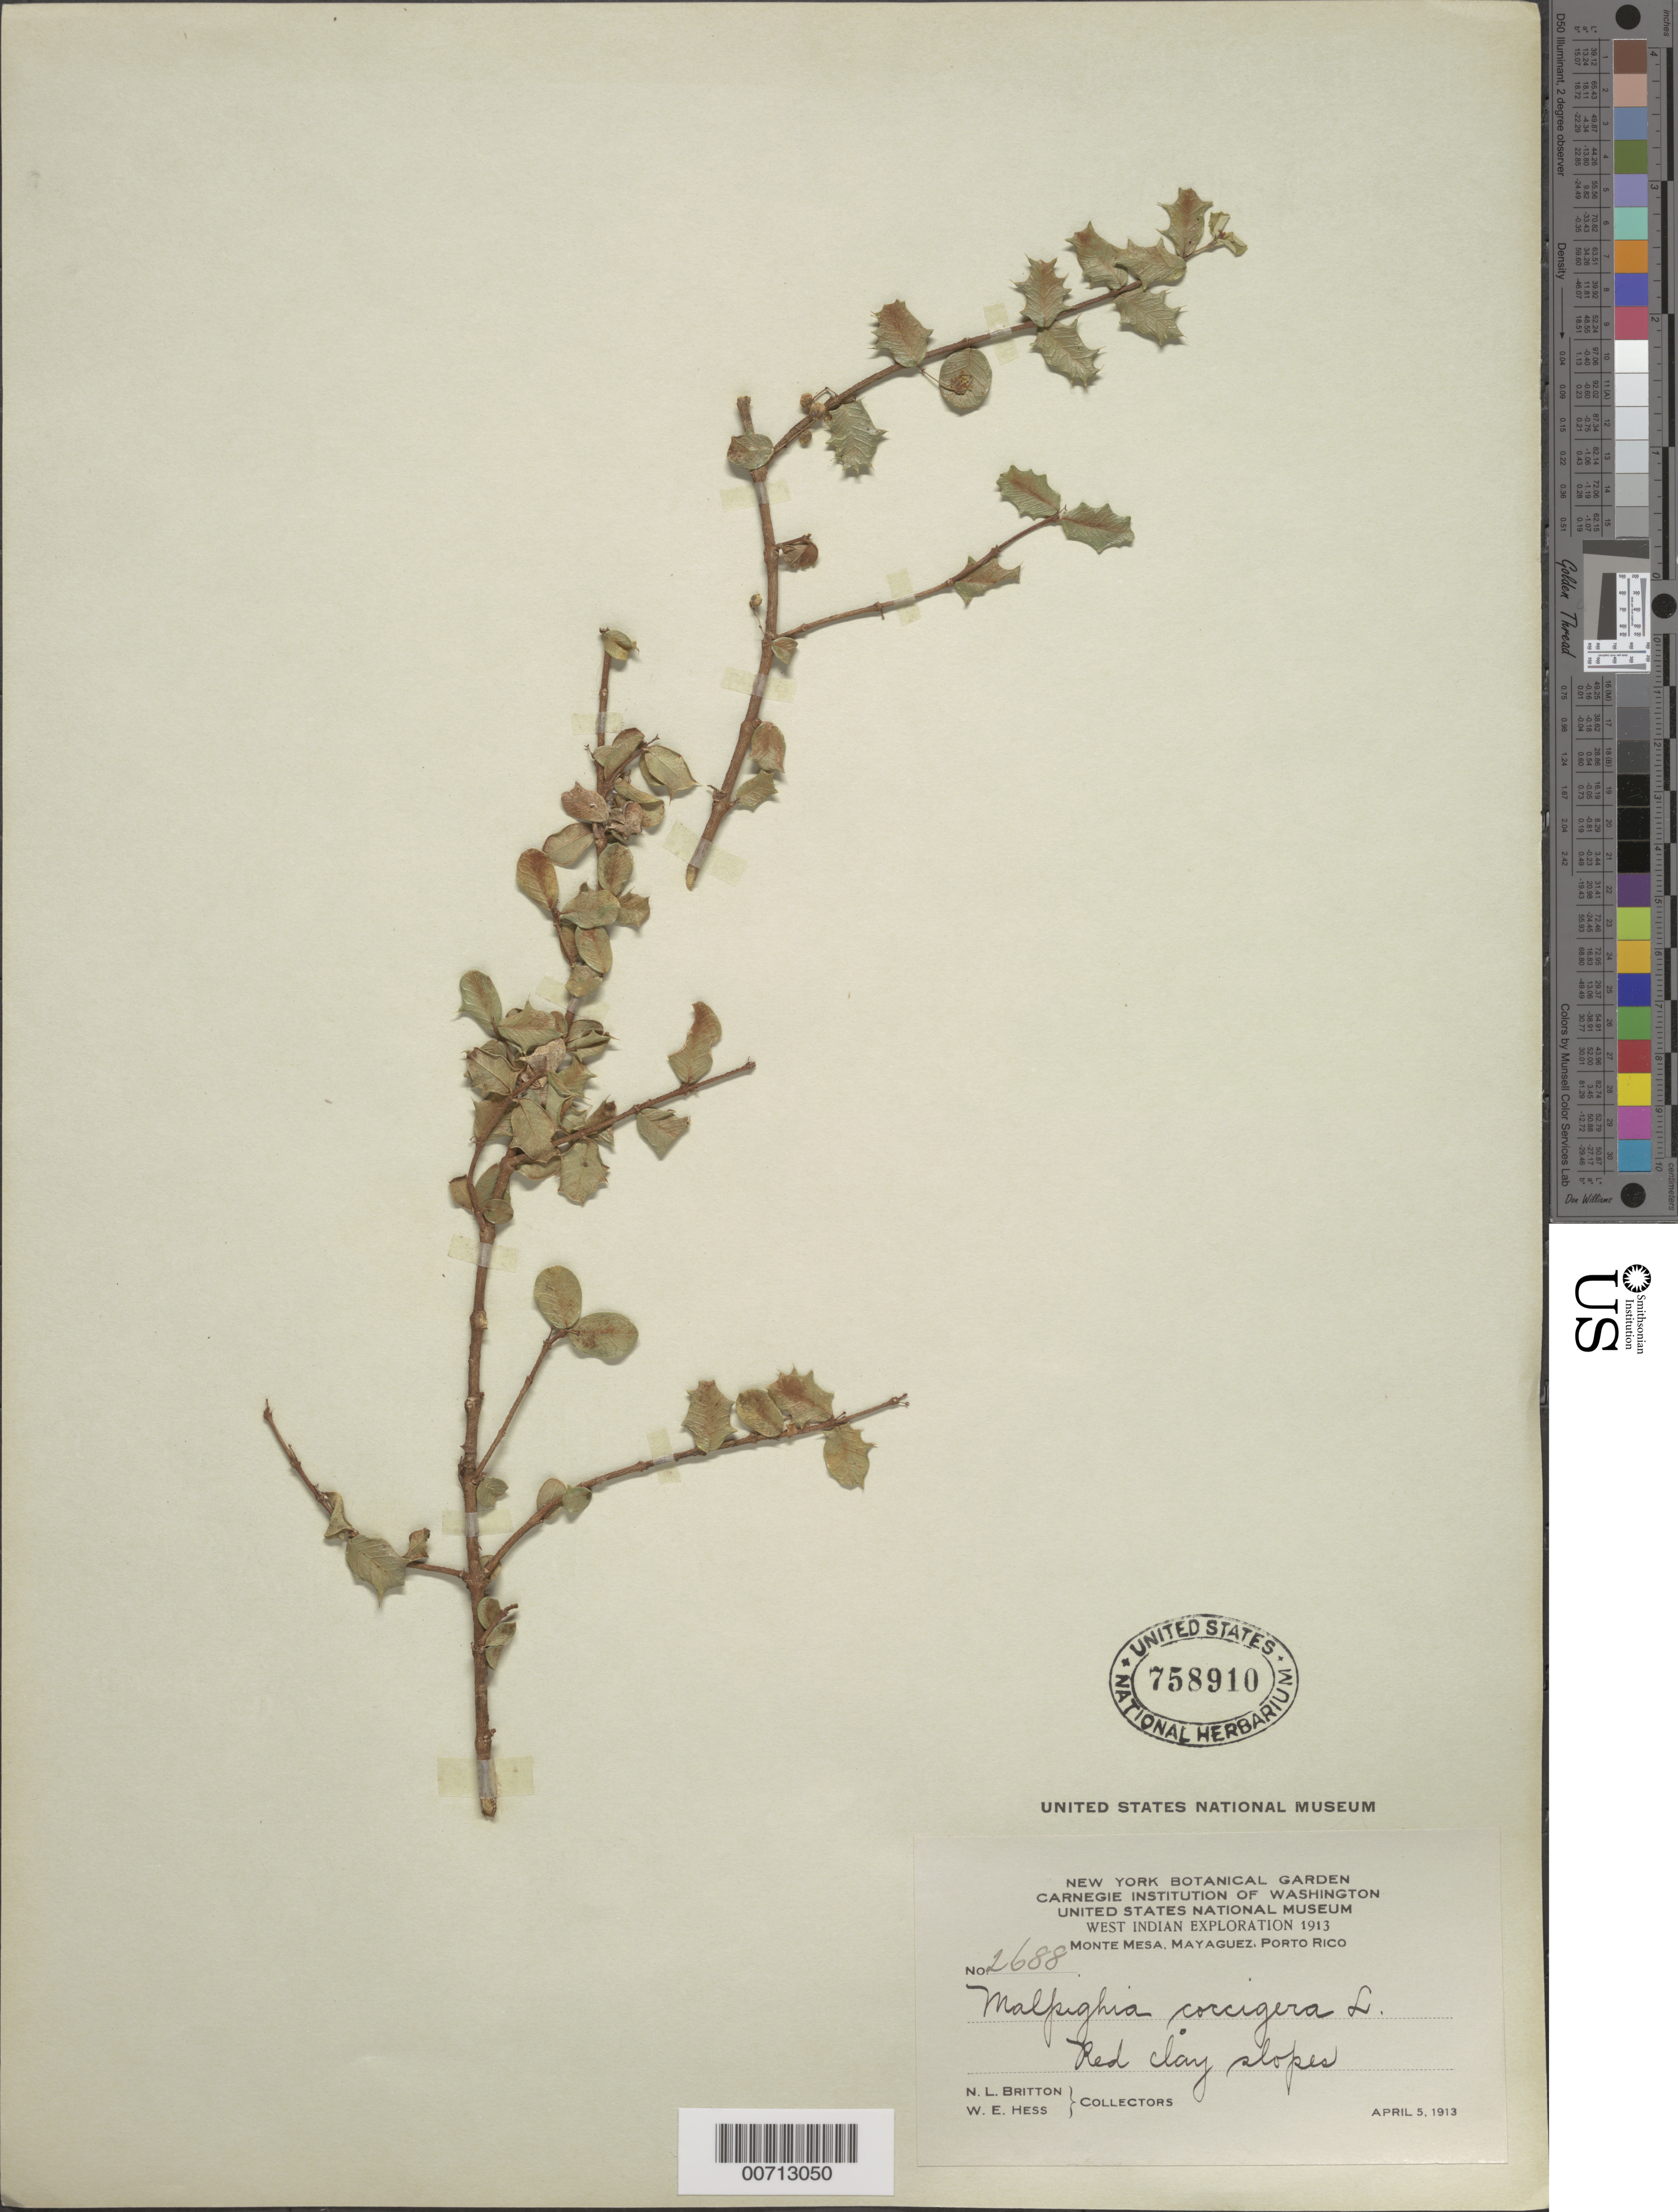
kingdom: Plantae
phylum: Tracheophyta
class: Magnoliopsida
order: Malpighiales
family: Malpighiaceae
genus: Malpighia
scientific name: Malpighia coccigera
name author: L.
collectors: N. Britton & W. Hess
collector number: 2688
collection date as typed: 05 Apr 1913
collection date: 1913-04-05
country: Puerto Rico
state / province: Mayaguez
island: Greater Antilles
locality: Monte Mesa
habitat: Red clay slopes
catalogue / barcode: US 758910